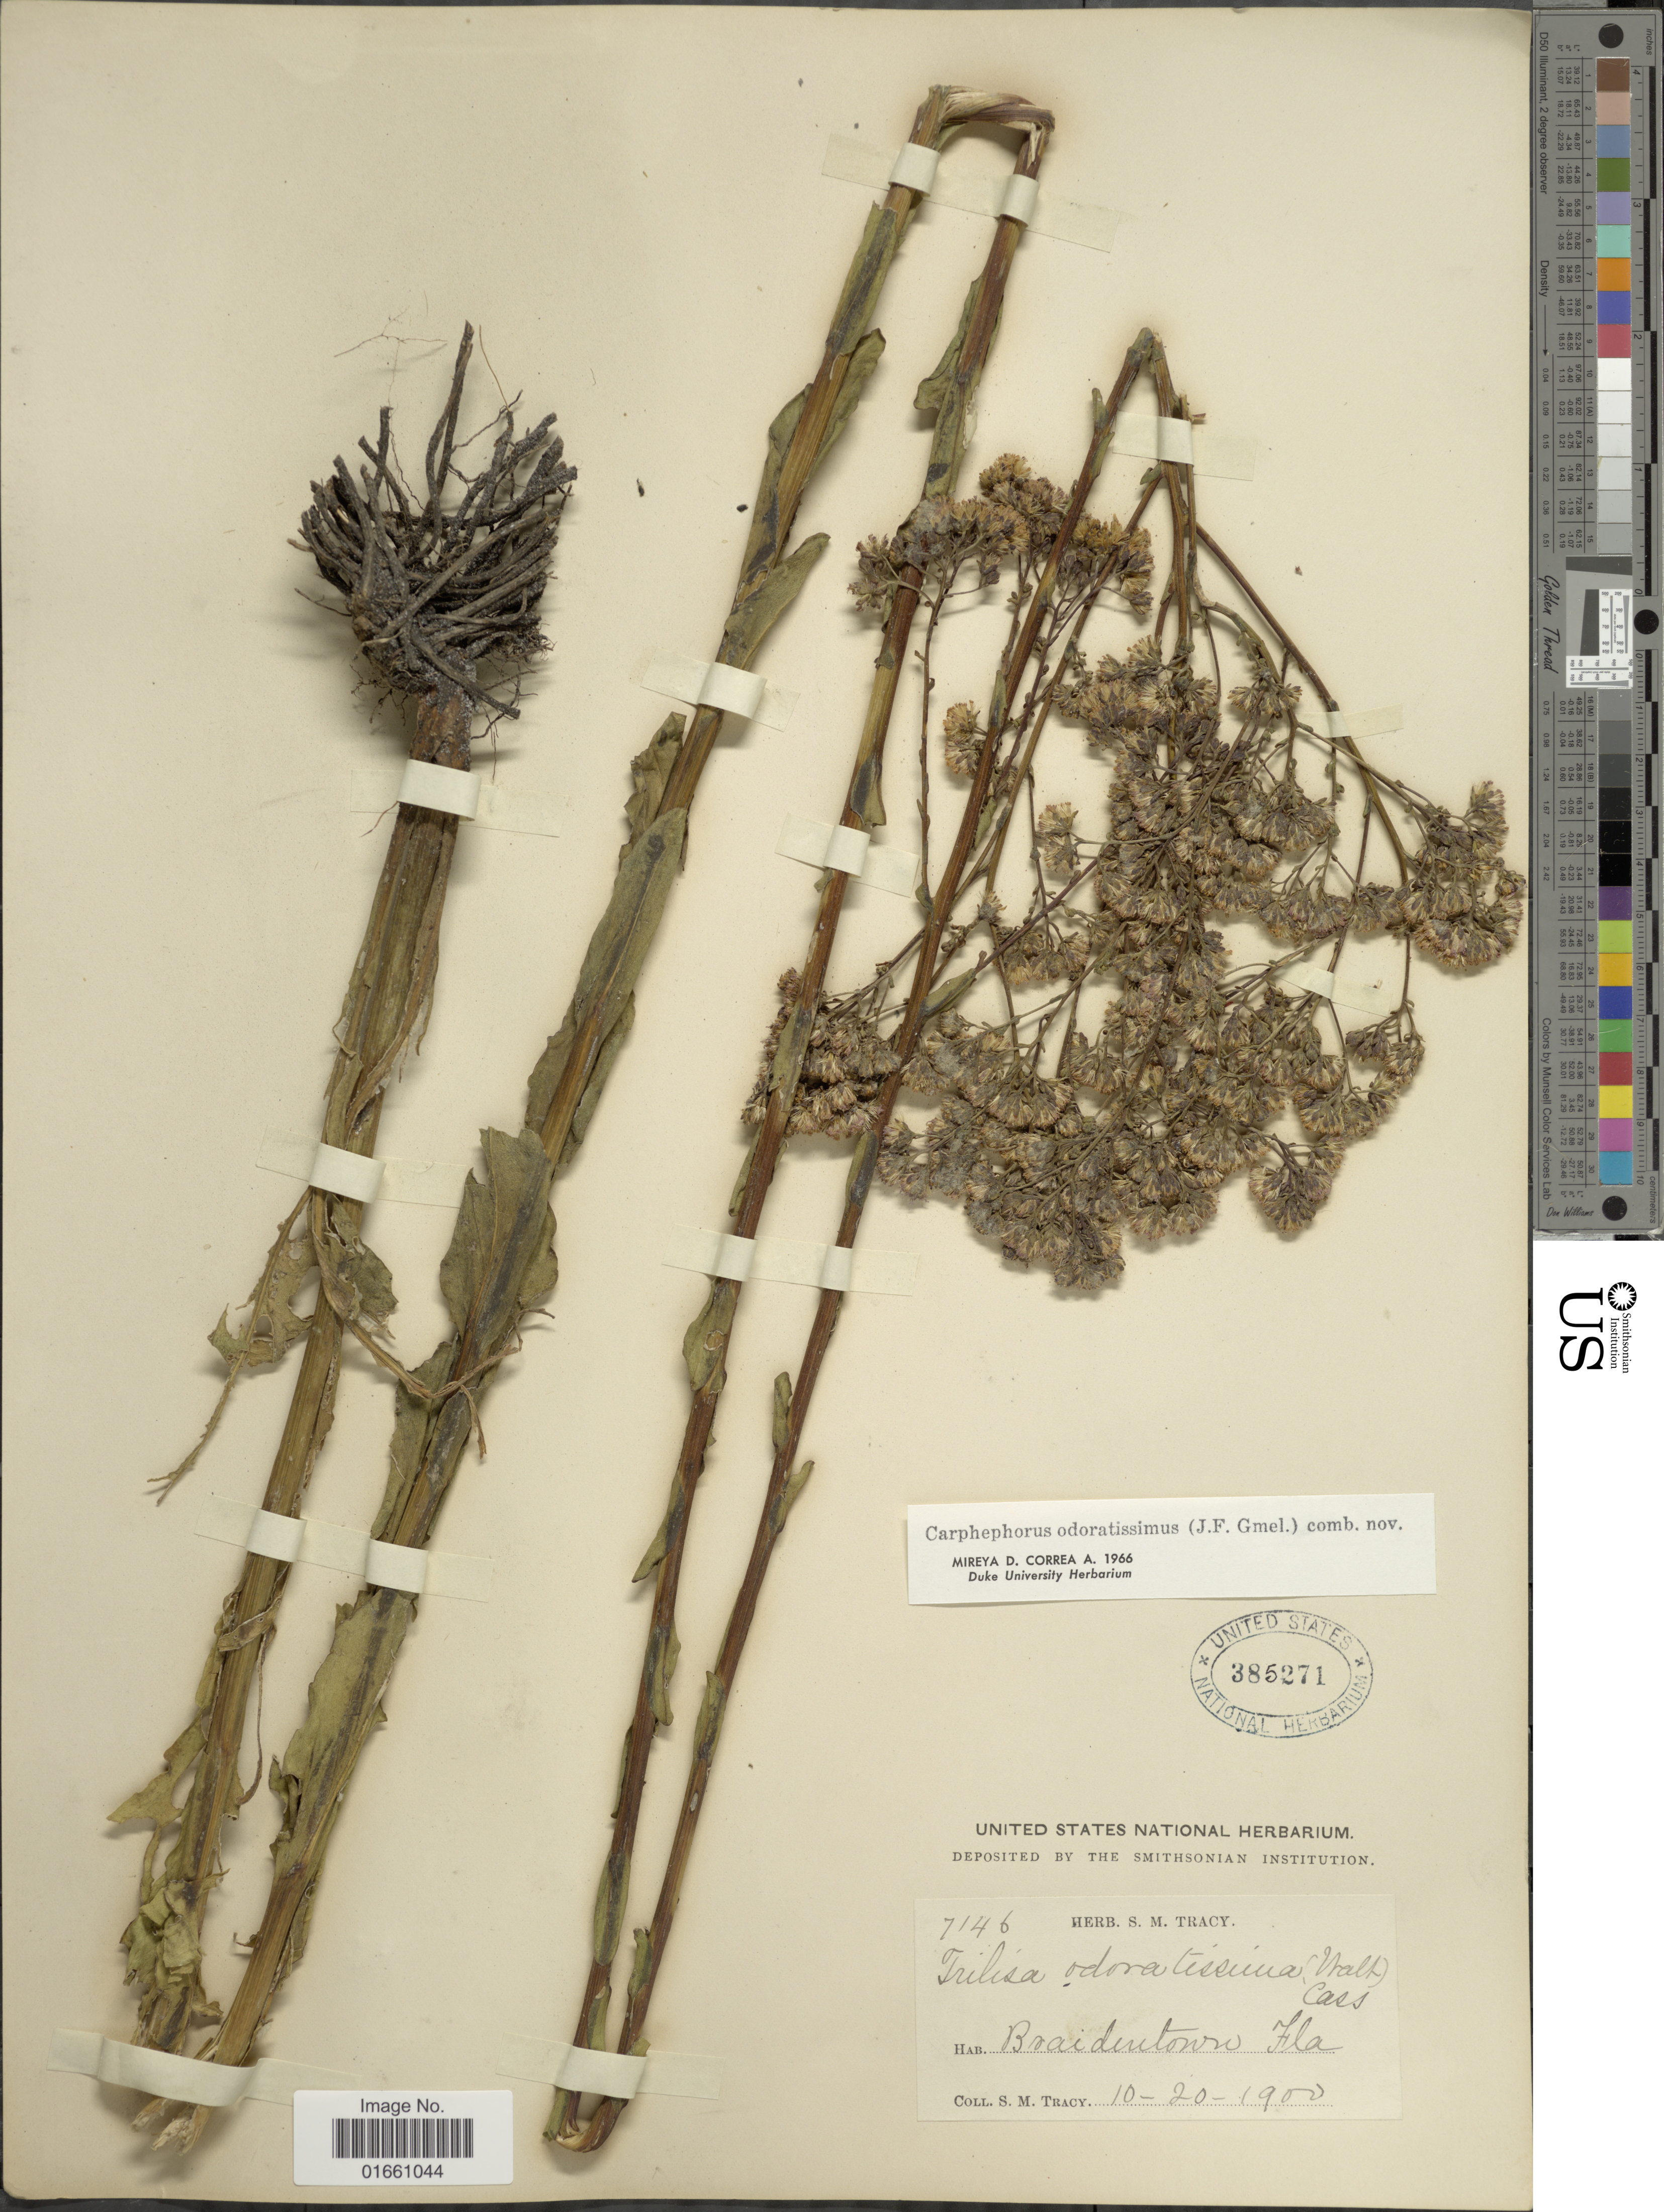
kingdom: Plantae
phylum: Tracheophyta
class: Magnoliopsida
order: Asterales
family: Asteraceae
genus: Trilisa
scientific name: Trilisa odoratissima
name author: (J.F. Gmel.) Cass.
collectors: S. M. Tracy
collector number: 7146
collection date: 1900-10-20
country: United States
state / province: Florida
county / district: Manatee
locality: Braidentown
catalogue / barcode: US 385271